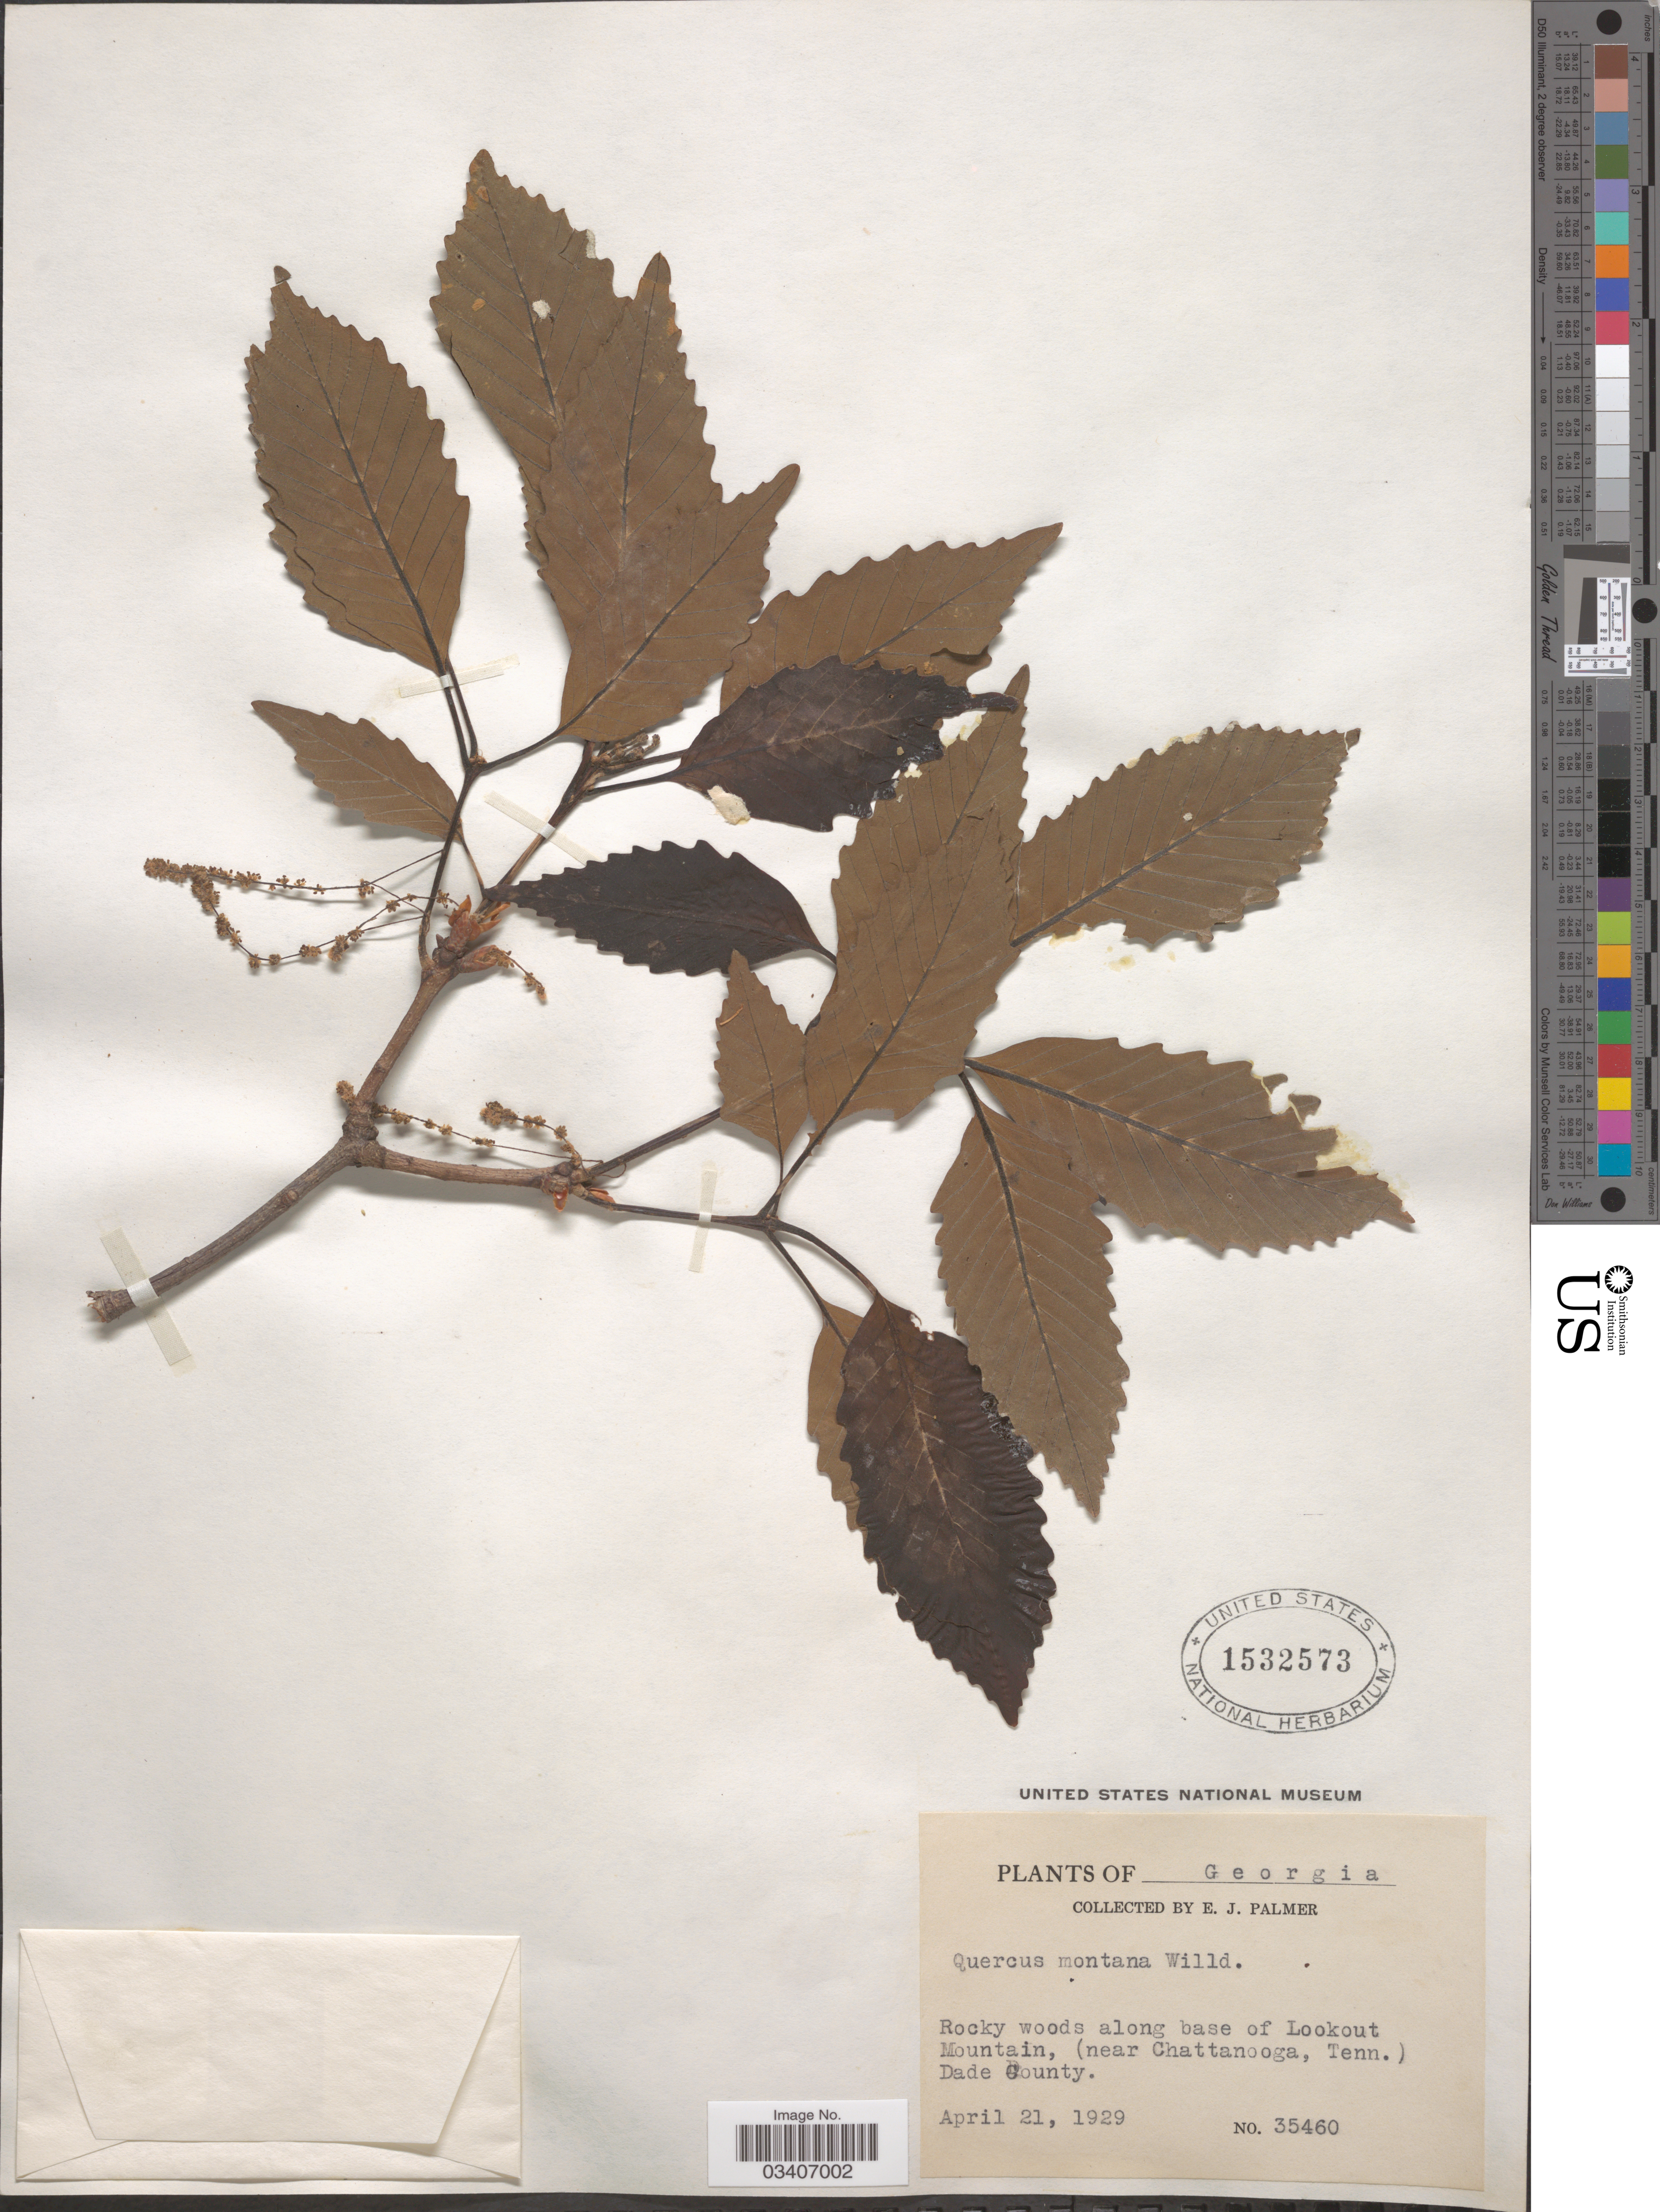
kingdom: Plantae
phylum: Tracheophyta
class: Magnoliopsida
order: Fagales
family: Fagaceae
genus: Quercus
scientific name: Quercus montana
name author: Willd.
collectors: E. J. Palmer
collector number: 35460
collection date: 1929-04-21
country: United States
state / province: Georgia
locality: Rocky woods along base of Lookout Mountain, (near Chattanooga, Tenn.) Dade County.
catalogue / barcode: US 1532573